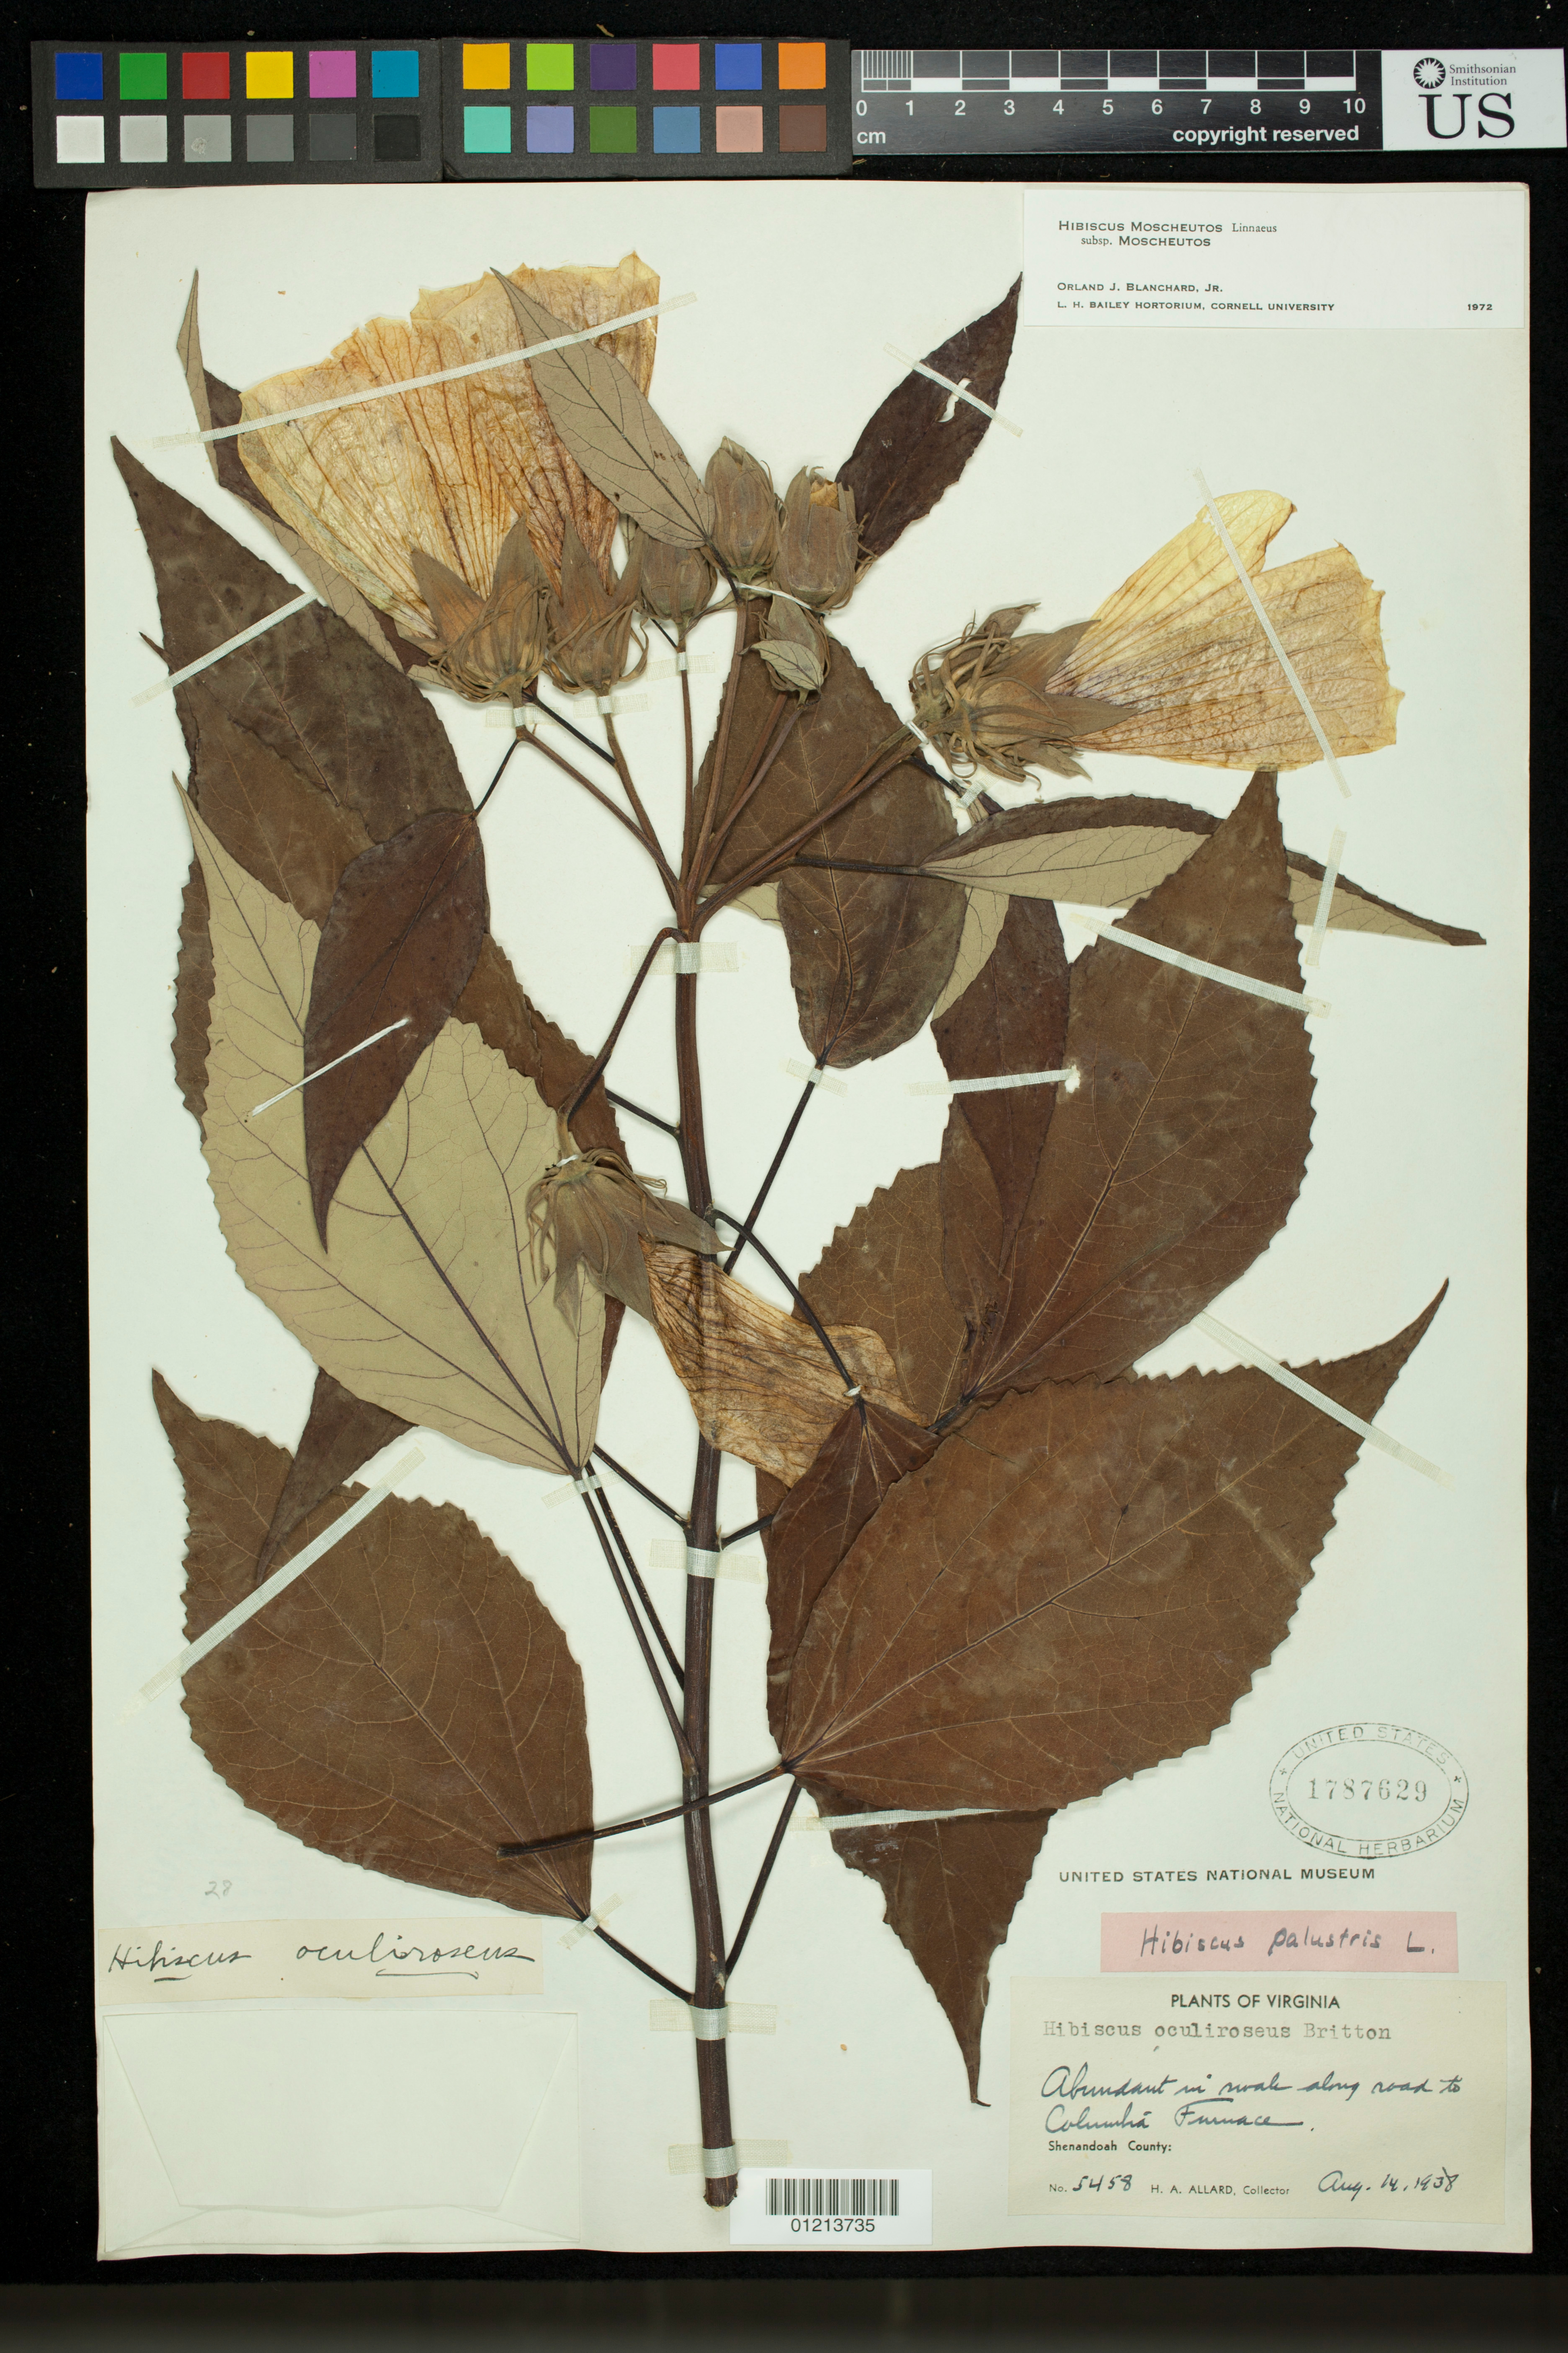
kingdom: Plantae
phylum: Tracheophyta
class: Magnoliopsida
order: Malvales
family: Malvaceae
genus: Hibiscus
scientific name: Hibiscus moscheutos subsp. moscheutos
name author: L.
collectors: H. A. Allard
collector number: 5458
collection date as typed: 14 Aug 1938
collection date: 1938-08-14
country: United States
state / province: Virginia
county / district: Shenandoah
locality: Along road to Columbia Furnace.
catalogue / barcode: US 1787629